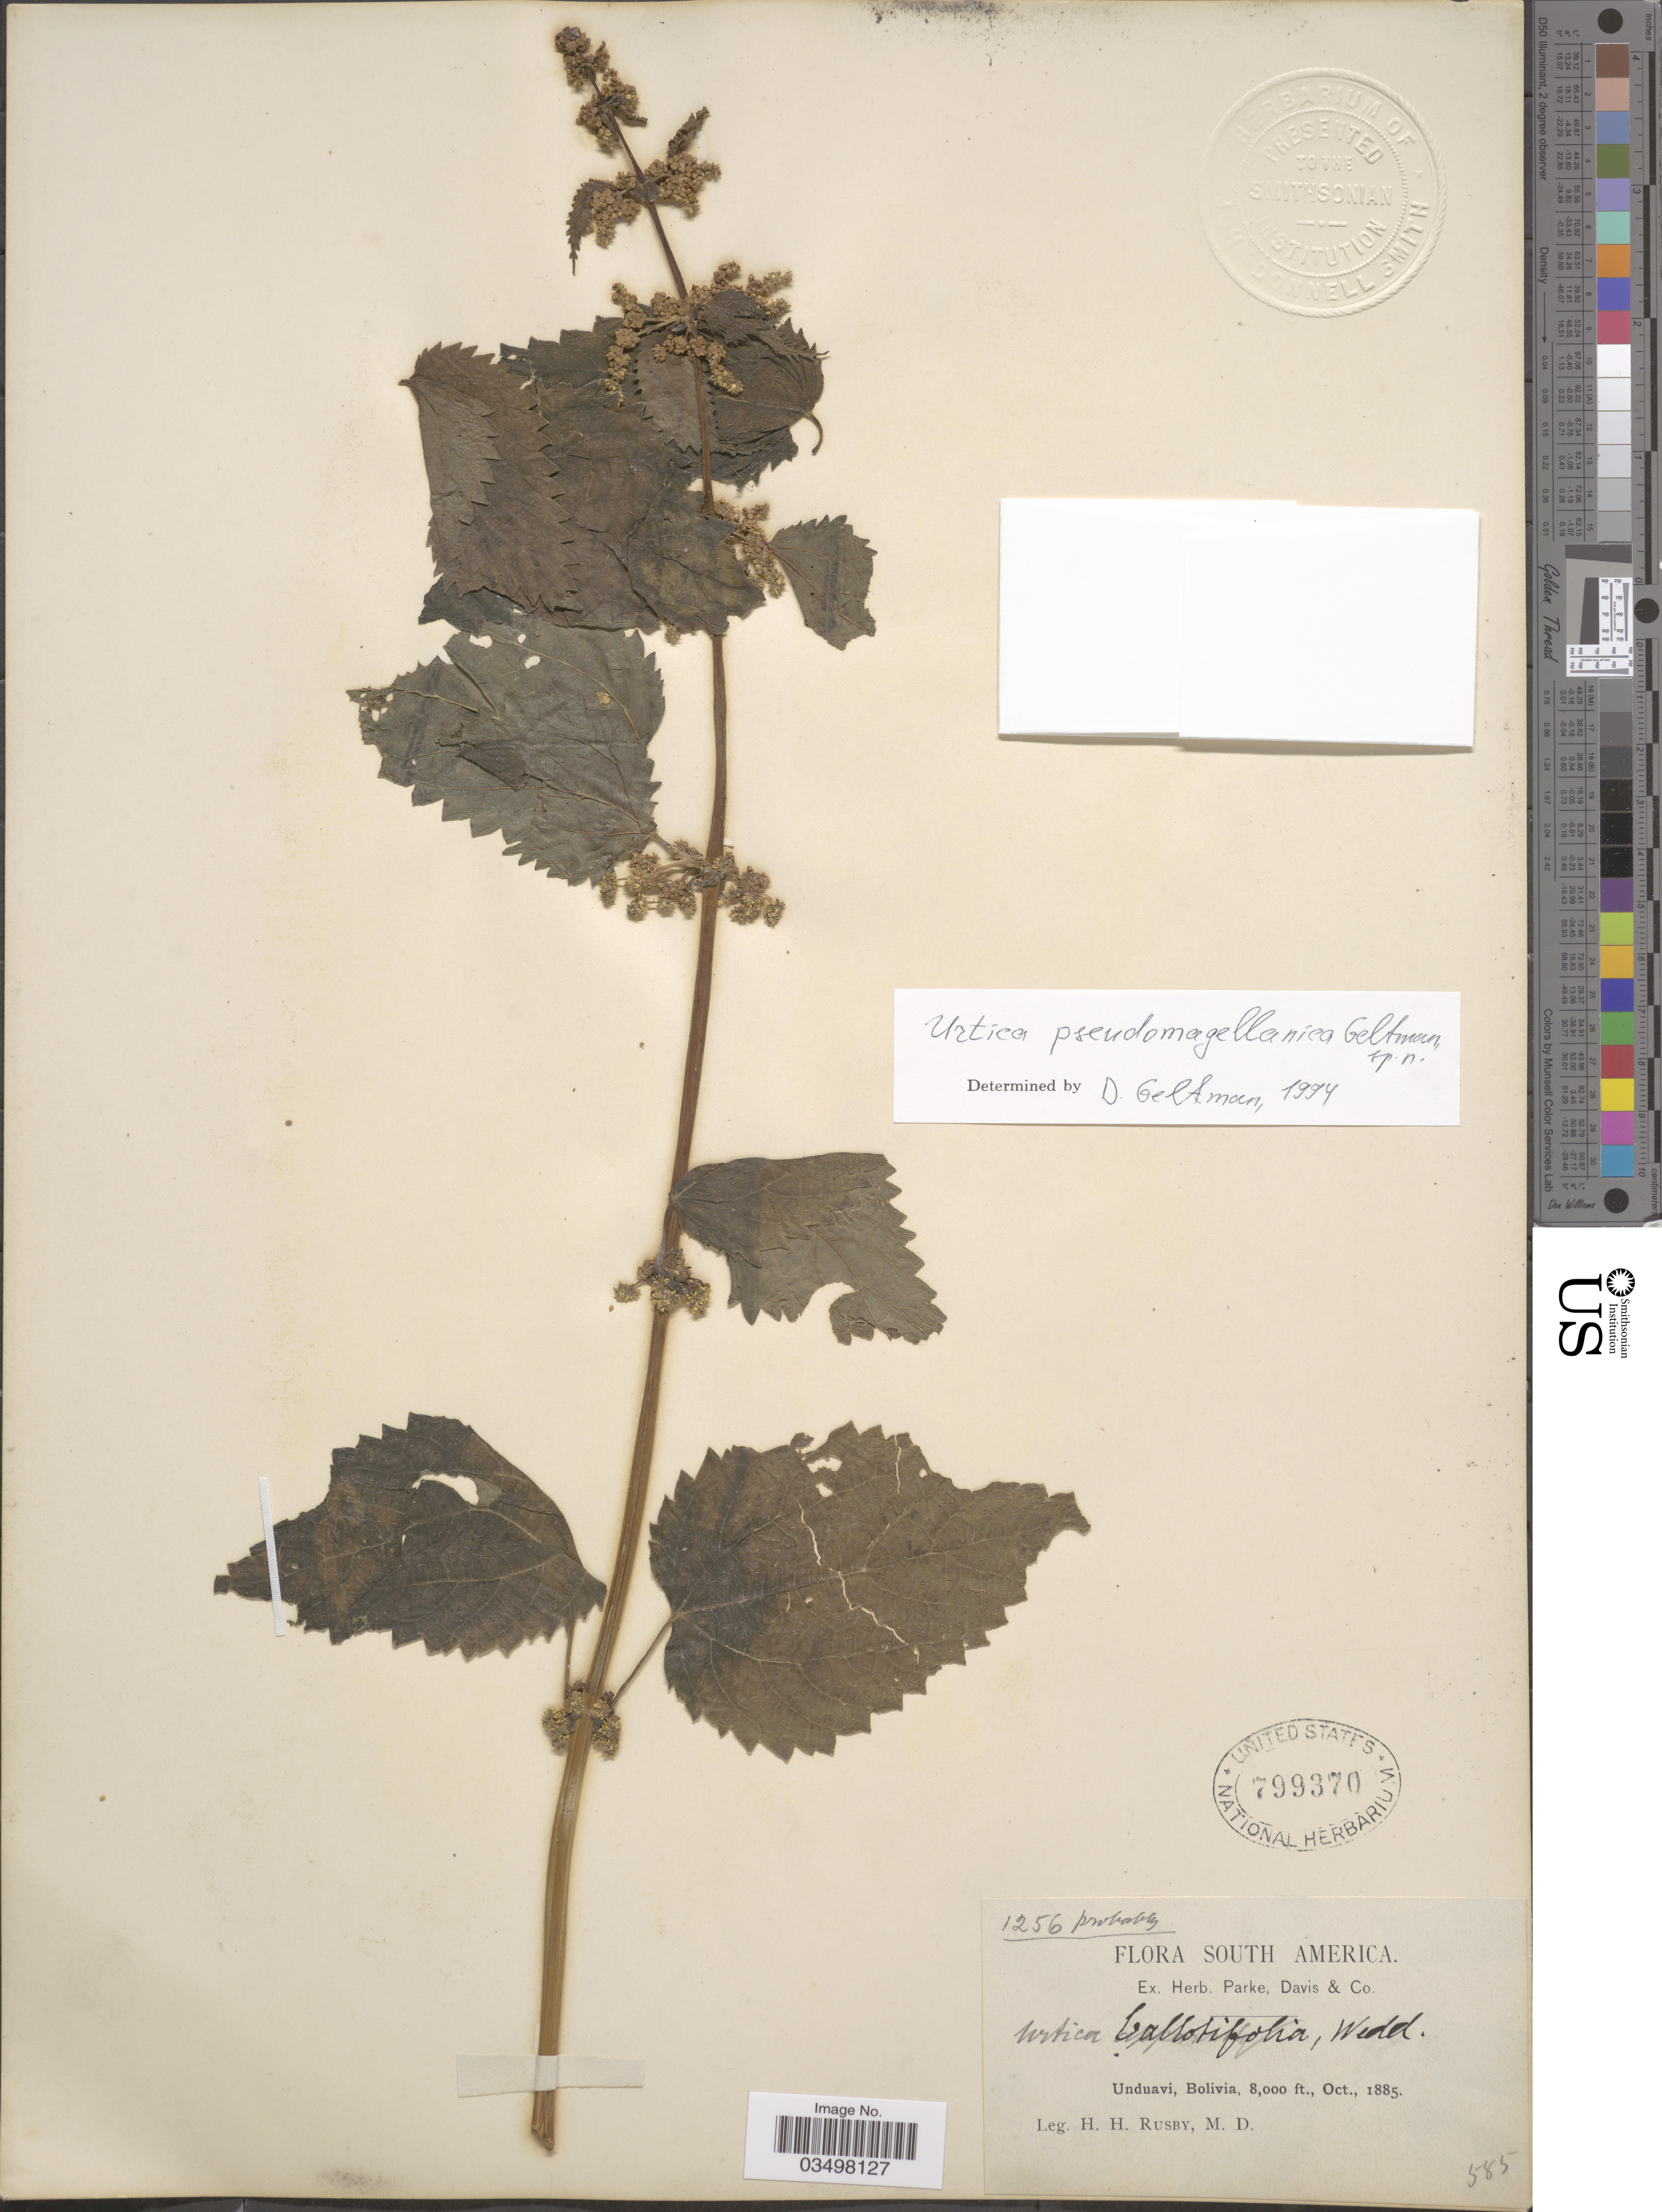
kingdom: Plantae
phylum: Tracheophyta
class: Magnoliopsida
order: Rosales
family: Urticaceae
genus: Urtica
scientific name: Urtica pseudomagellanica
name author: Geltman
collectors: H. H. Rusby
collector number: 1256/585?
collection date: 1885-10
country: Bolivia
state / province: La Paz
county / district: Nor Yungas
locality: Unduavi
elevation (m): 2438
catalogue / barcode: US 799370